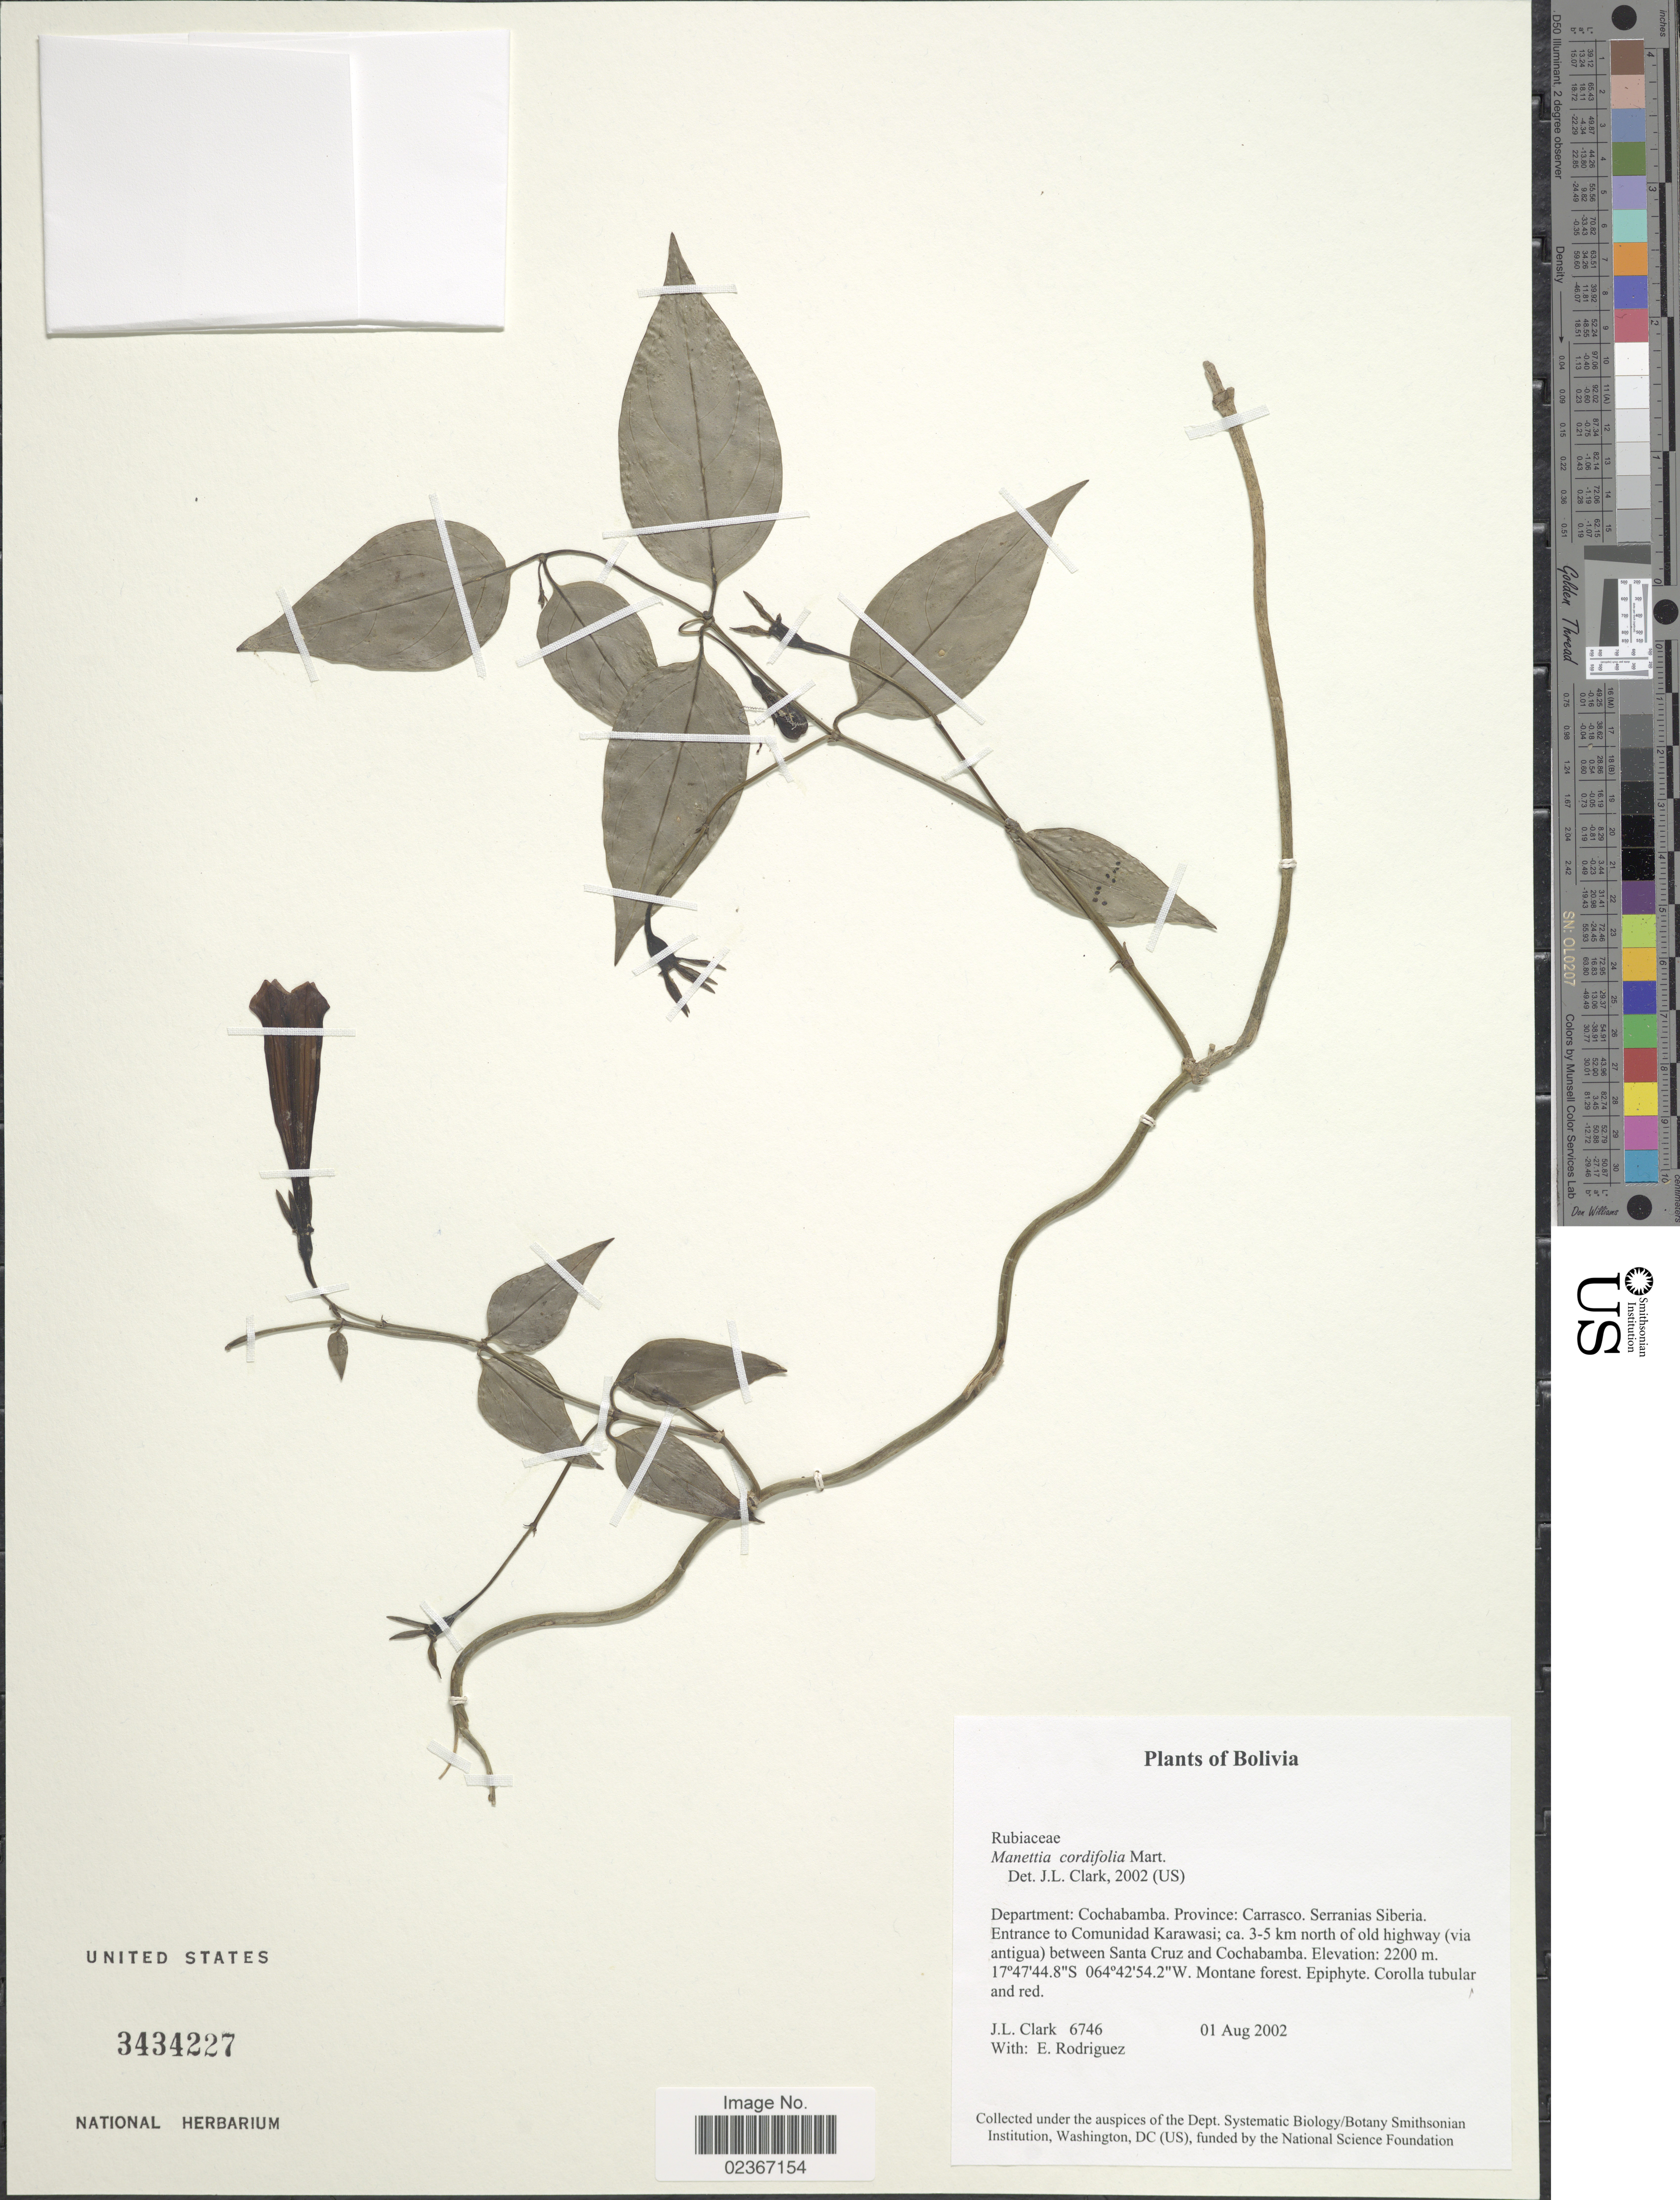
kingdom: Plantae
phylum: Tracheophyta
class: Magnoliopsida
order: Gentianales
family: Rubiaceae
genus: Manettia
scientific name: Manettia cordifolia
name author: Mart.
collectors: J. L. Clark & E. Rodriguez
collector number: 6746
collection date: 2002-08-01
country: Bolivia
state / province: Cochabamba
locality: Department: Cochabamba. Province: Carrasco. Serranias Siberia. Entrance to Comunidad Karawasi; ca. 3-5 km north of old highway (via antigua) between Santa Cruz and Cochabamba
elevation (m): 2200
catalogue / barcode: US 3434227